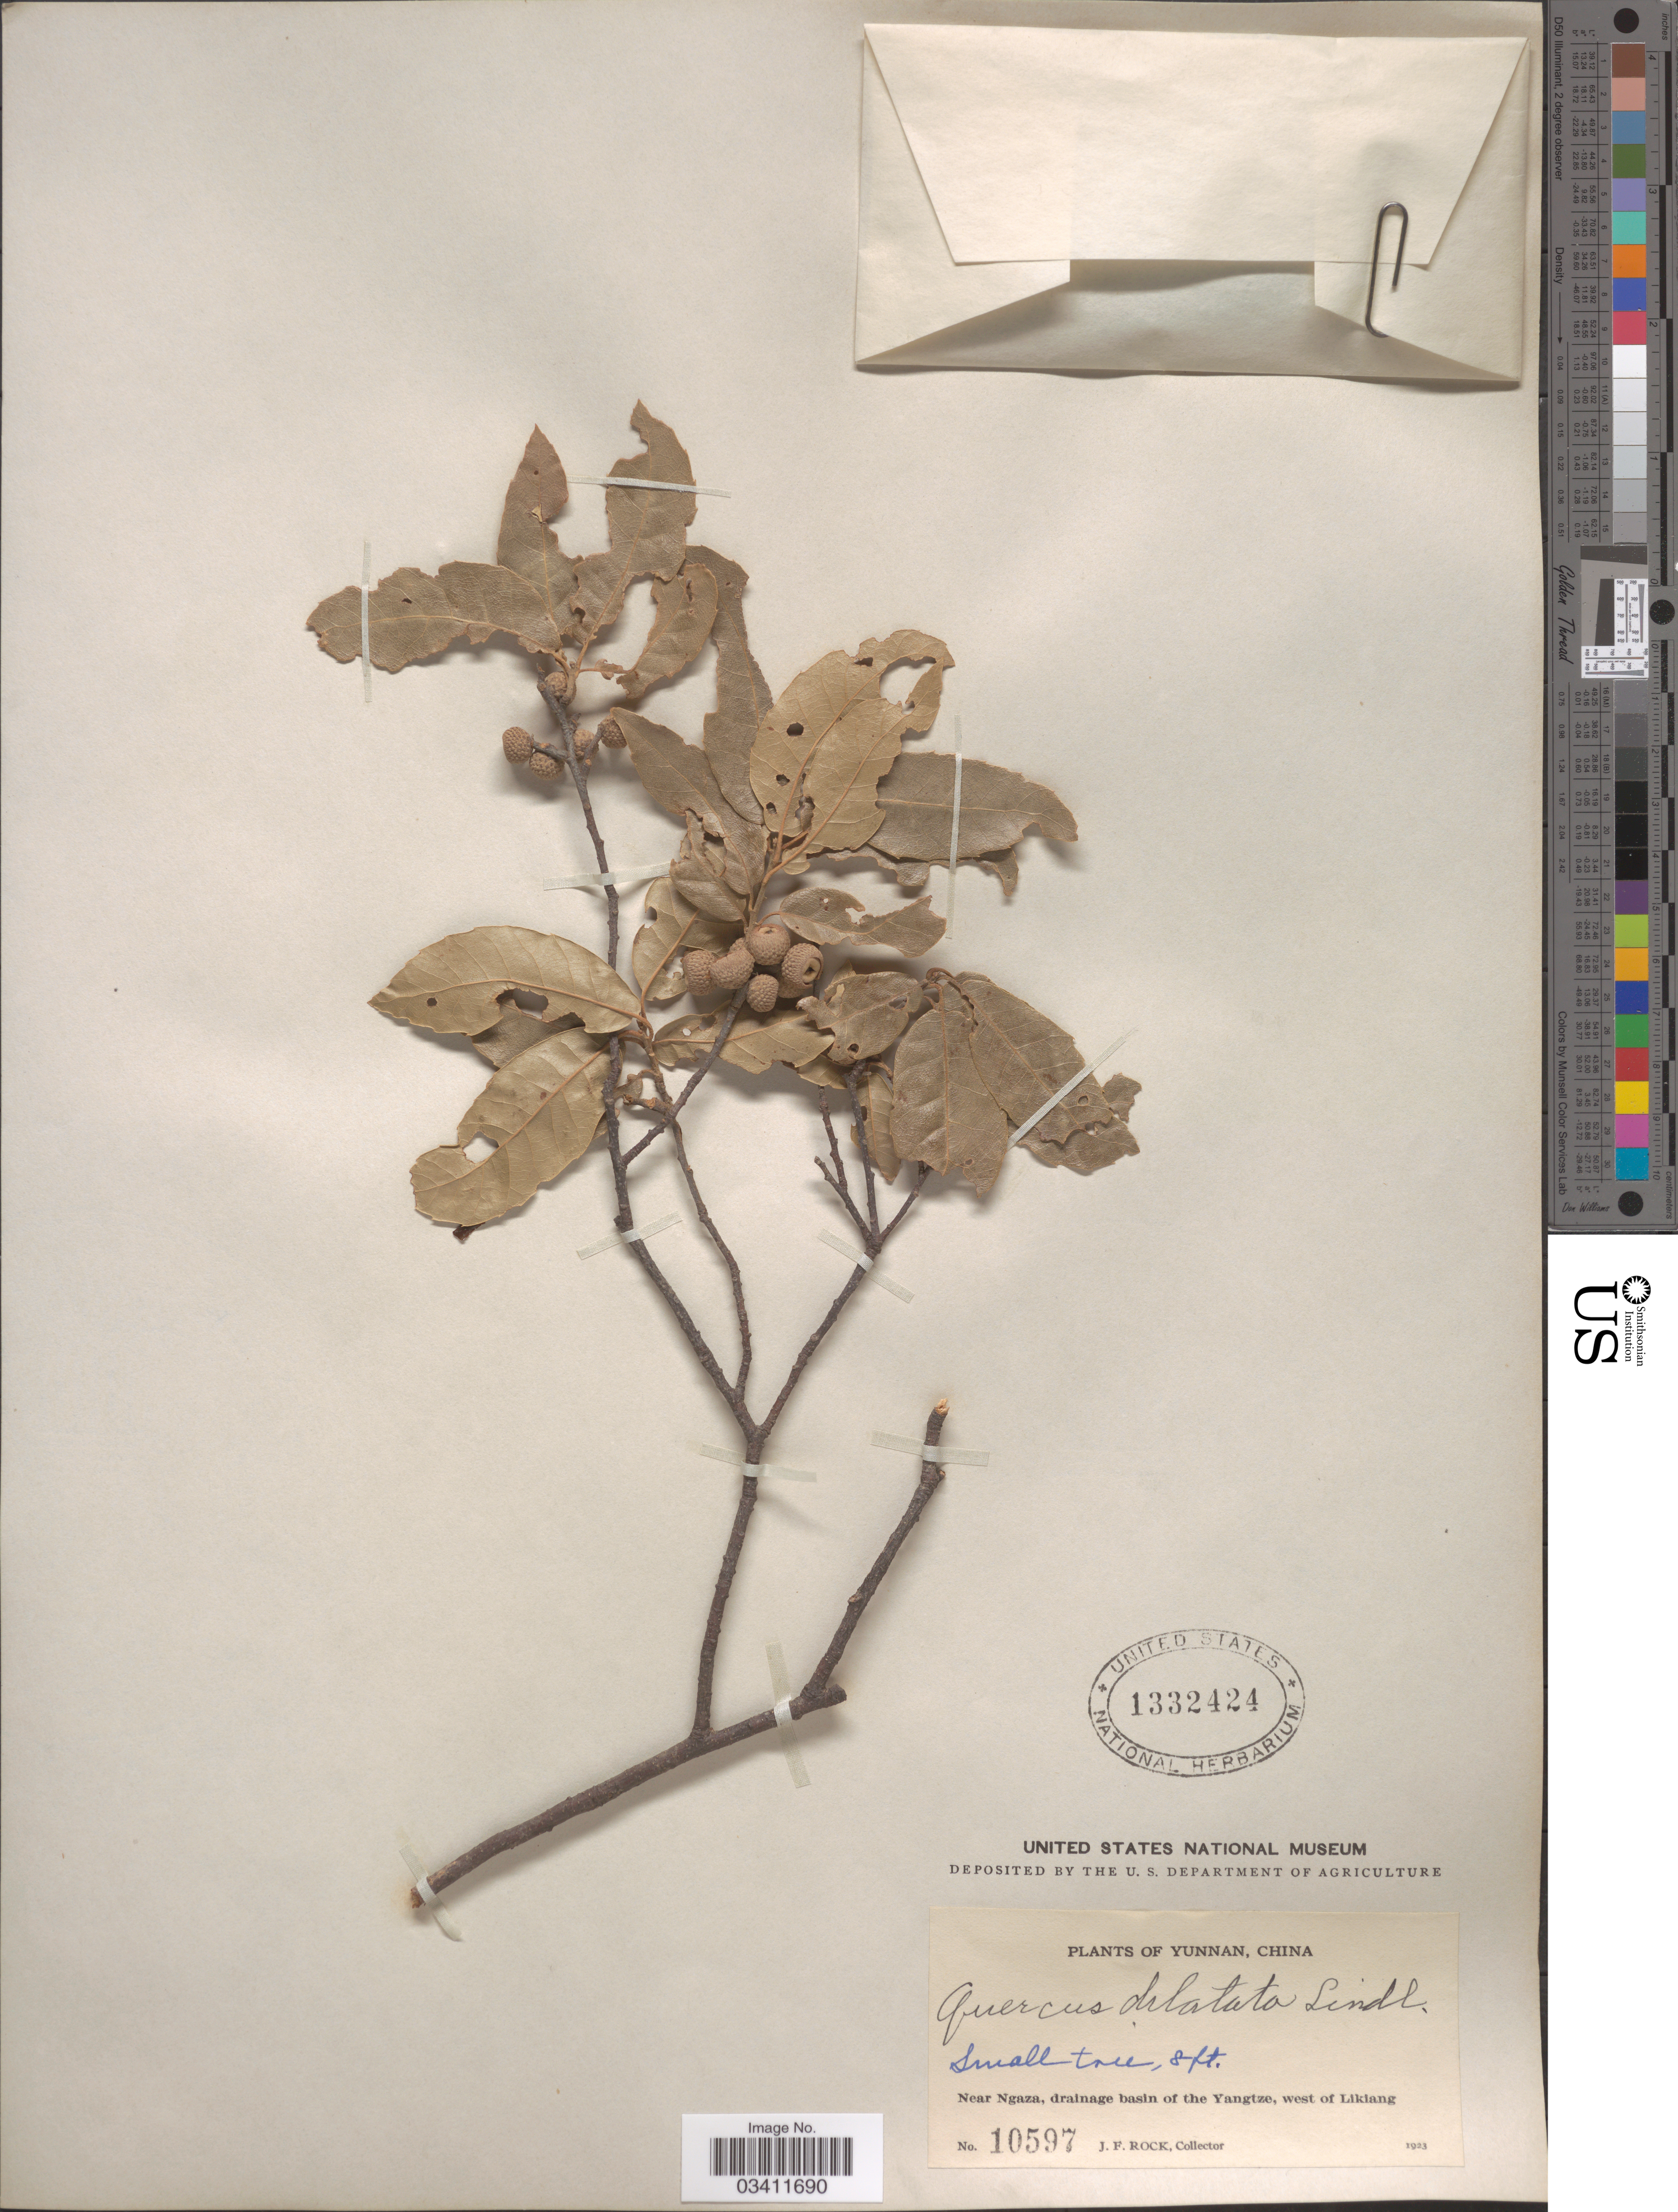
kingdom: Plantae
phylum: Tracheophyta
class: Magnoliopsida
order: Fagales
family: Fagaceae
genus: Quercus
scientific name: Quercus floribunda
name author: Lindl. ex A. Camus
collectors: J. Rock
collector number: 10597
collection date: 1923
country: China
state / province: Yunnan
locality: Near Ngaza drainage basin of the Yangtze, west of Likiang.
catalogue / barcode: US 1332424